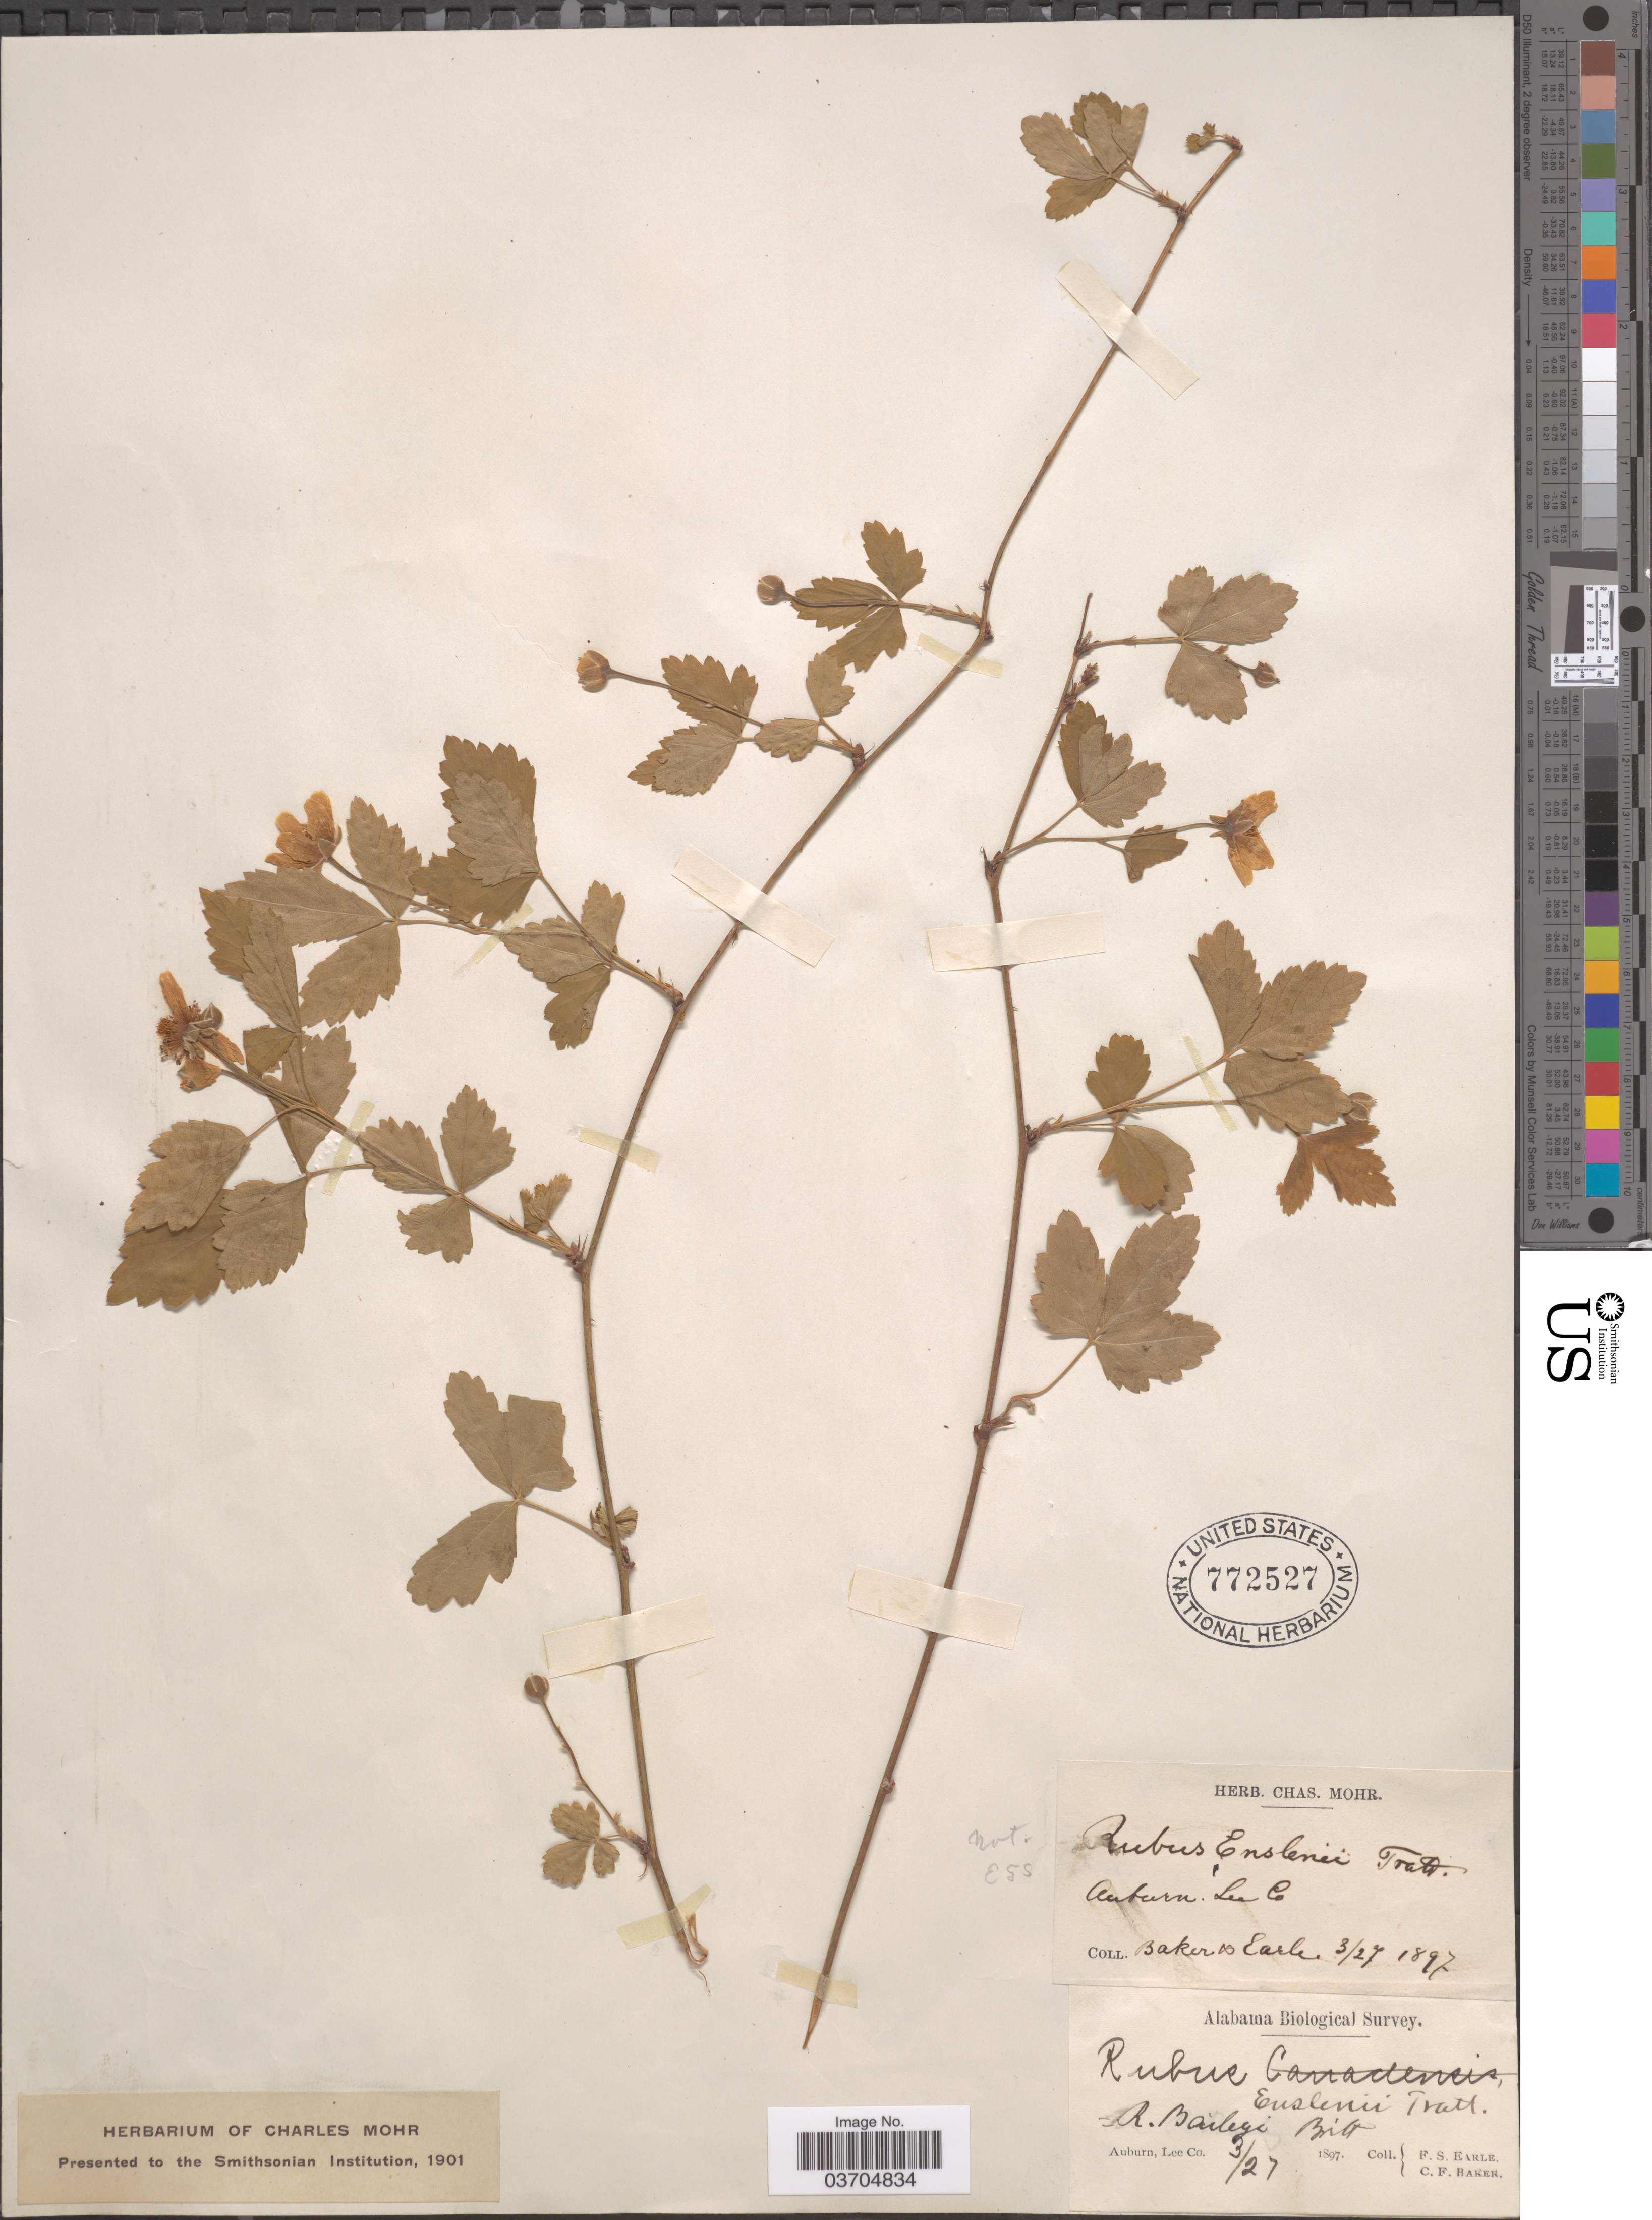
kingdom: Plantae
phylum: Tracheophyta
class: Magnoliopsida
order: Rosales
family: Rosaceae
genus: Rubus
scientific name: Rubus enslenii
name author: Tratt.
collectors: F. S. Earle & C. F. Baker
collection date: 1897-03-27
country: United States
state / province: Alabama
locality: Auburn, Lee Co.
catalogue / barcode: US 772527